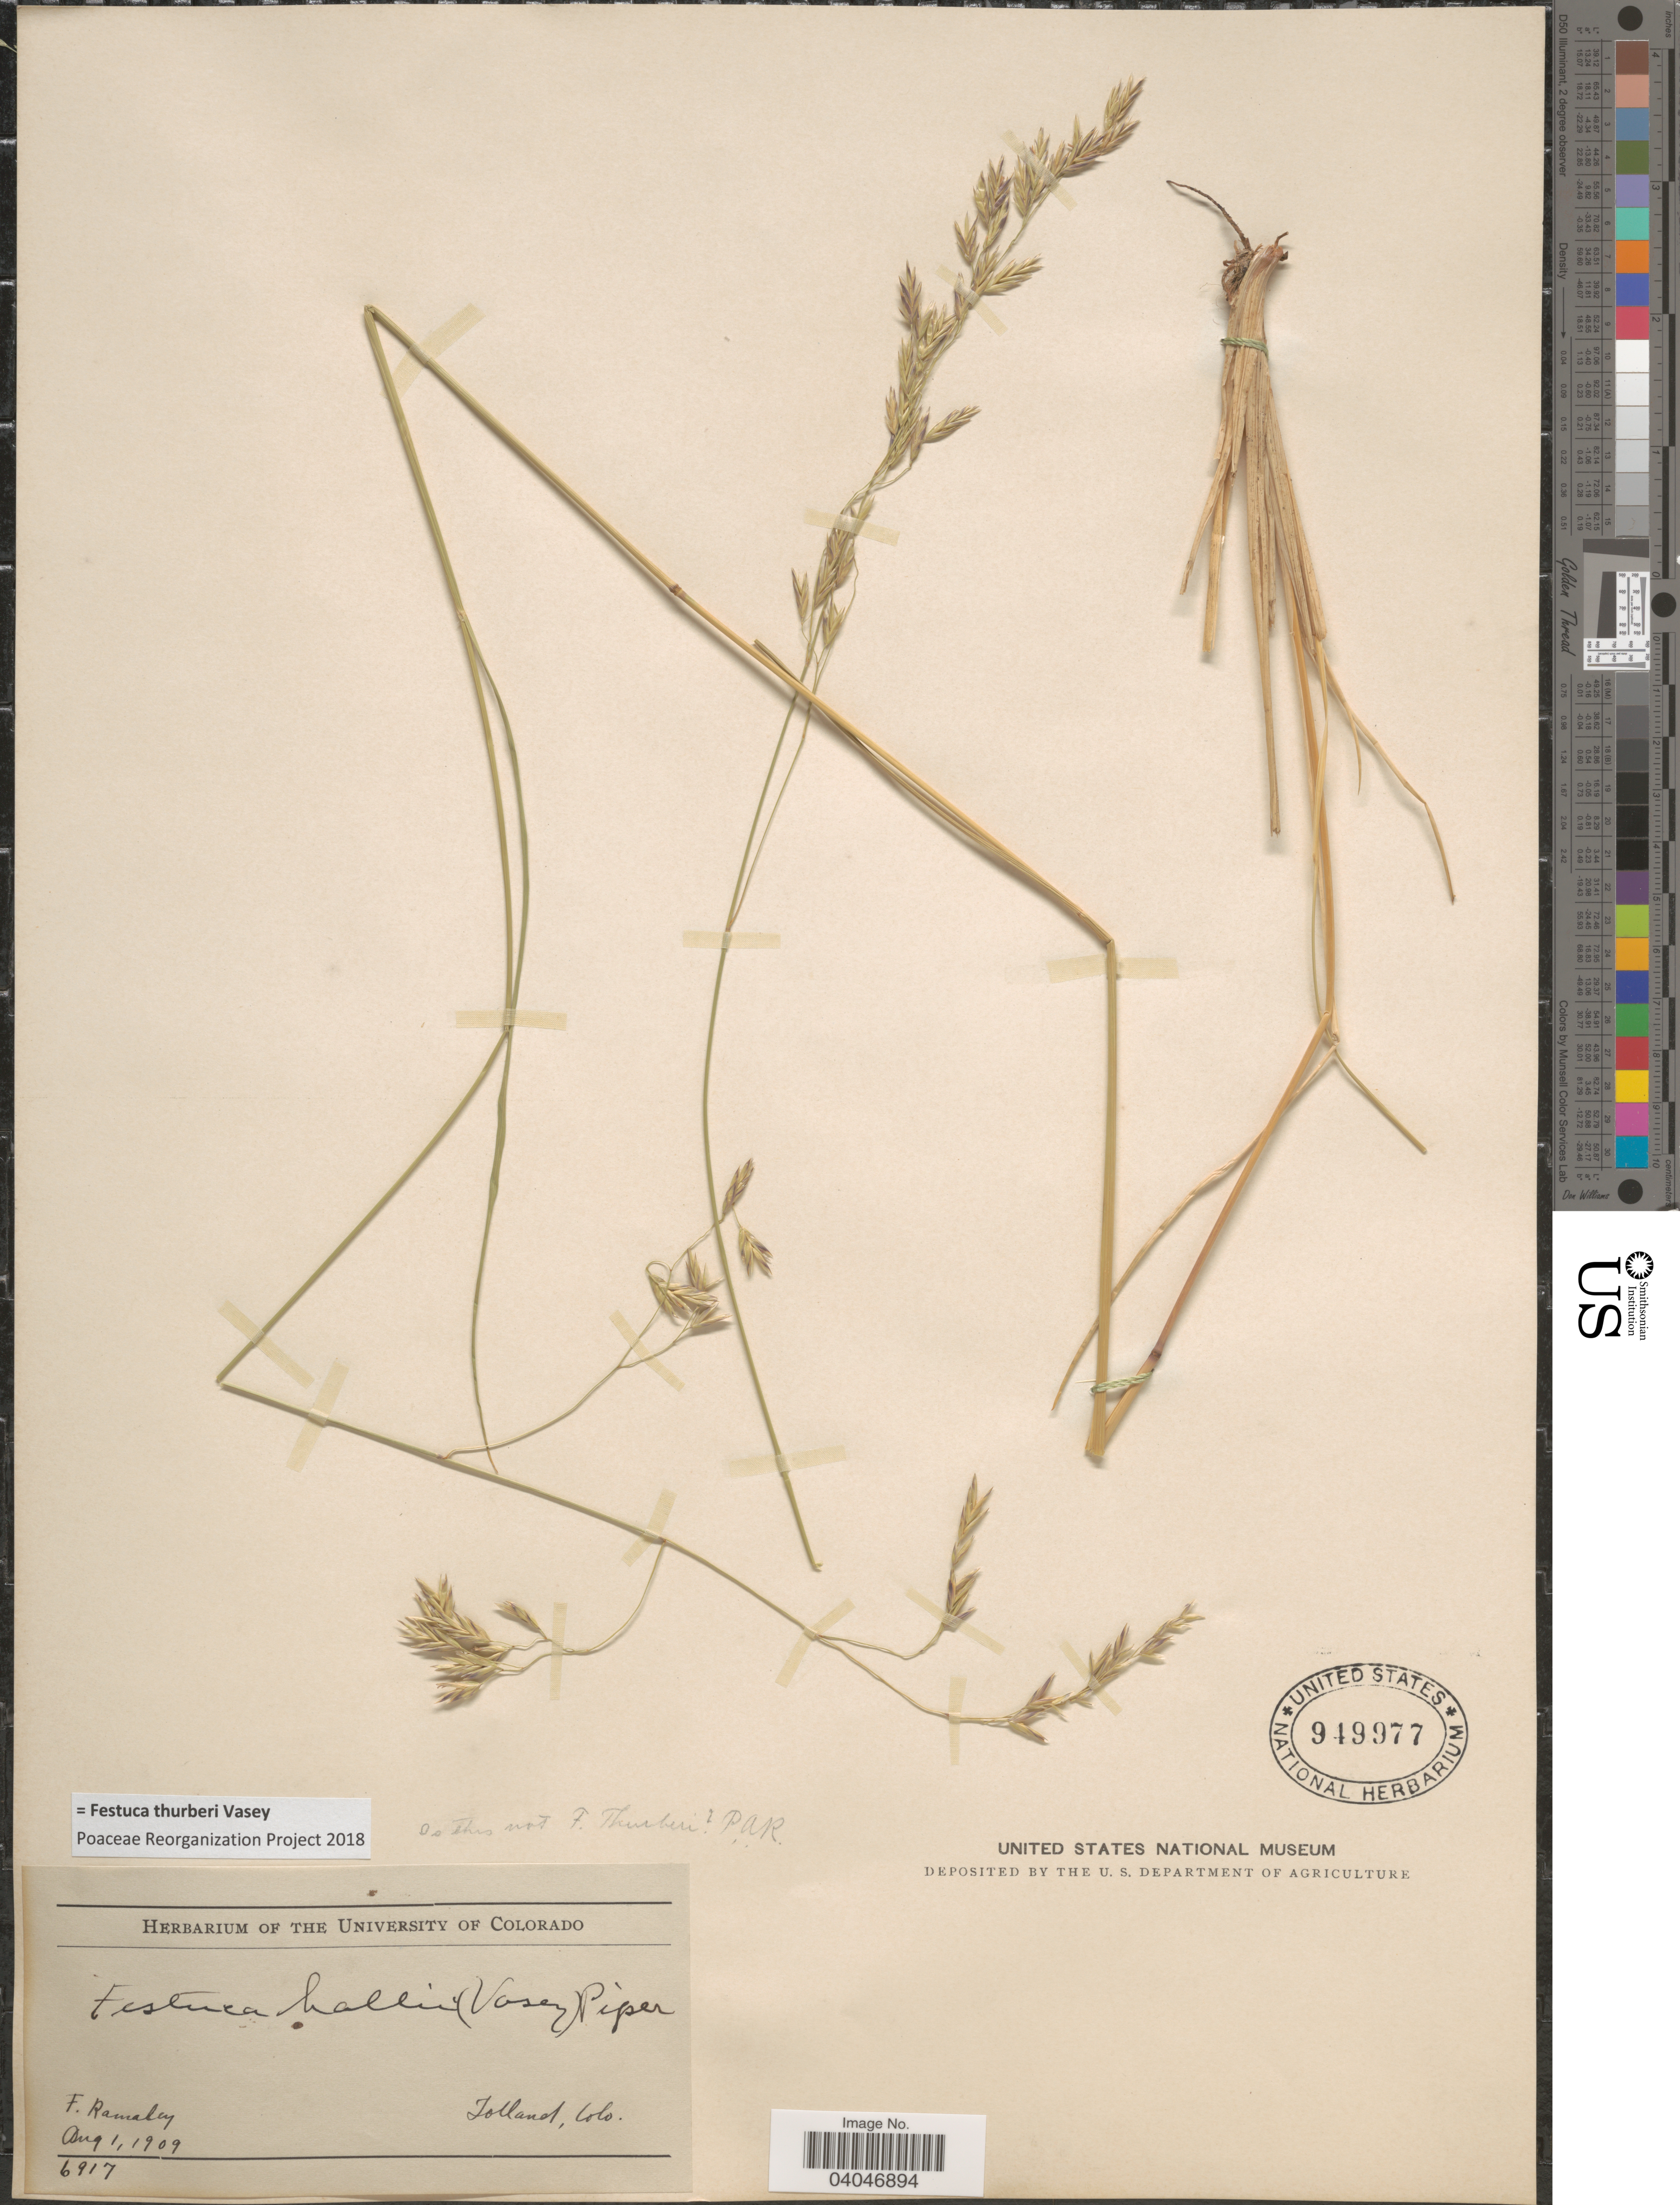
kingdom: Plantae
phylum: Tracheophyta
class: Liliopsida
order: Poales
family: Poaceae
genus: Festuca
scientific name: Festuca thurberi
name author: Vasey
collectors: F. Ramaley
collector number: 6917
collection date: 1909-08-01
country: United States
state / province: Colorado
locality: Tolland.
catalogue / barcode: US 949977